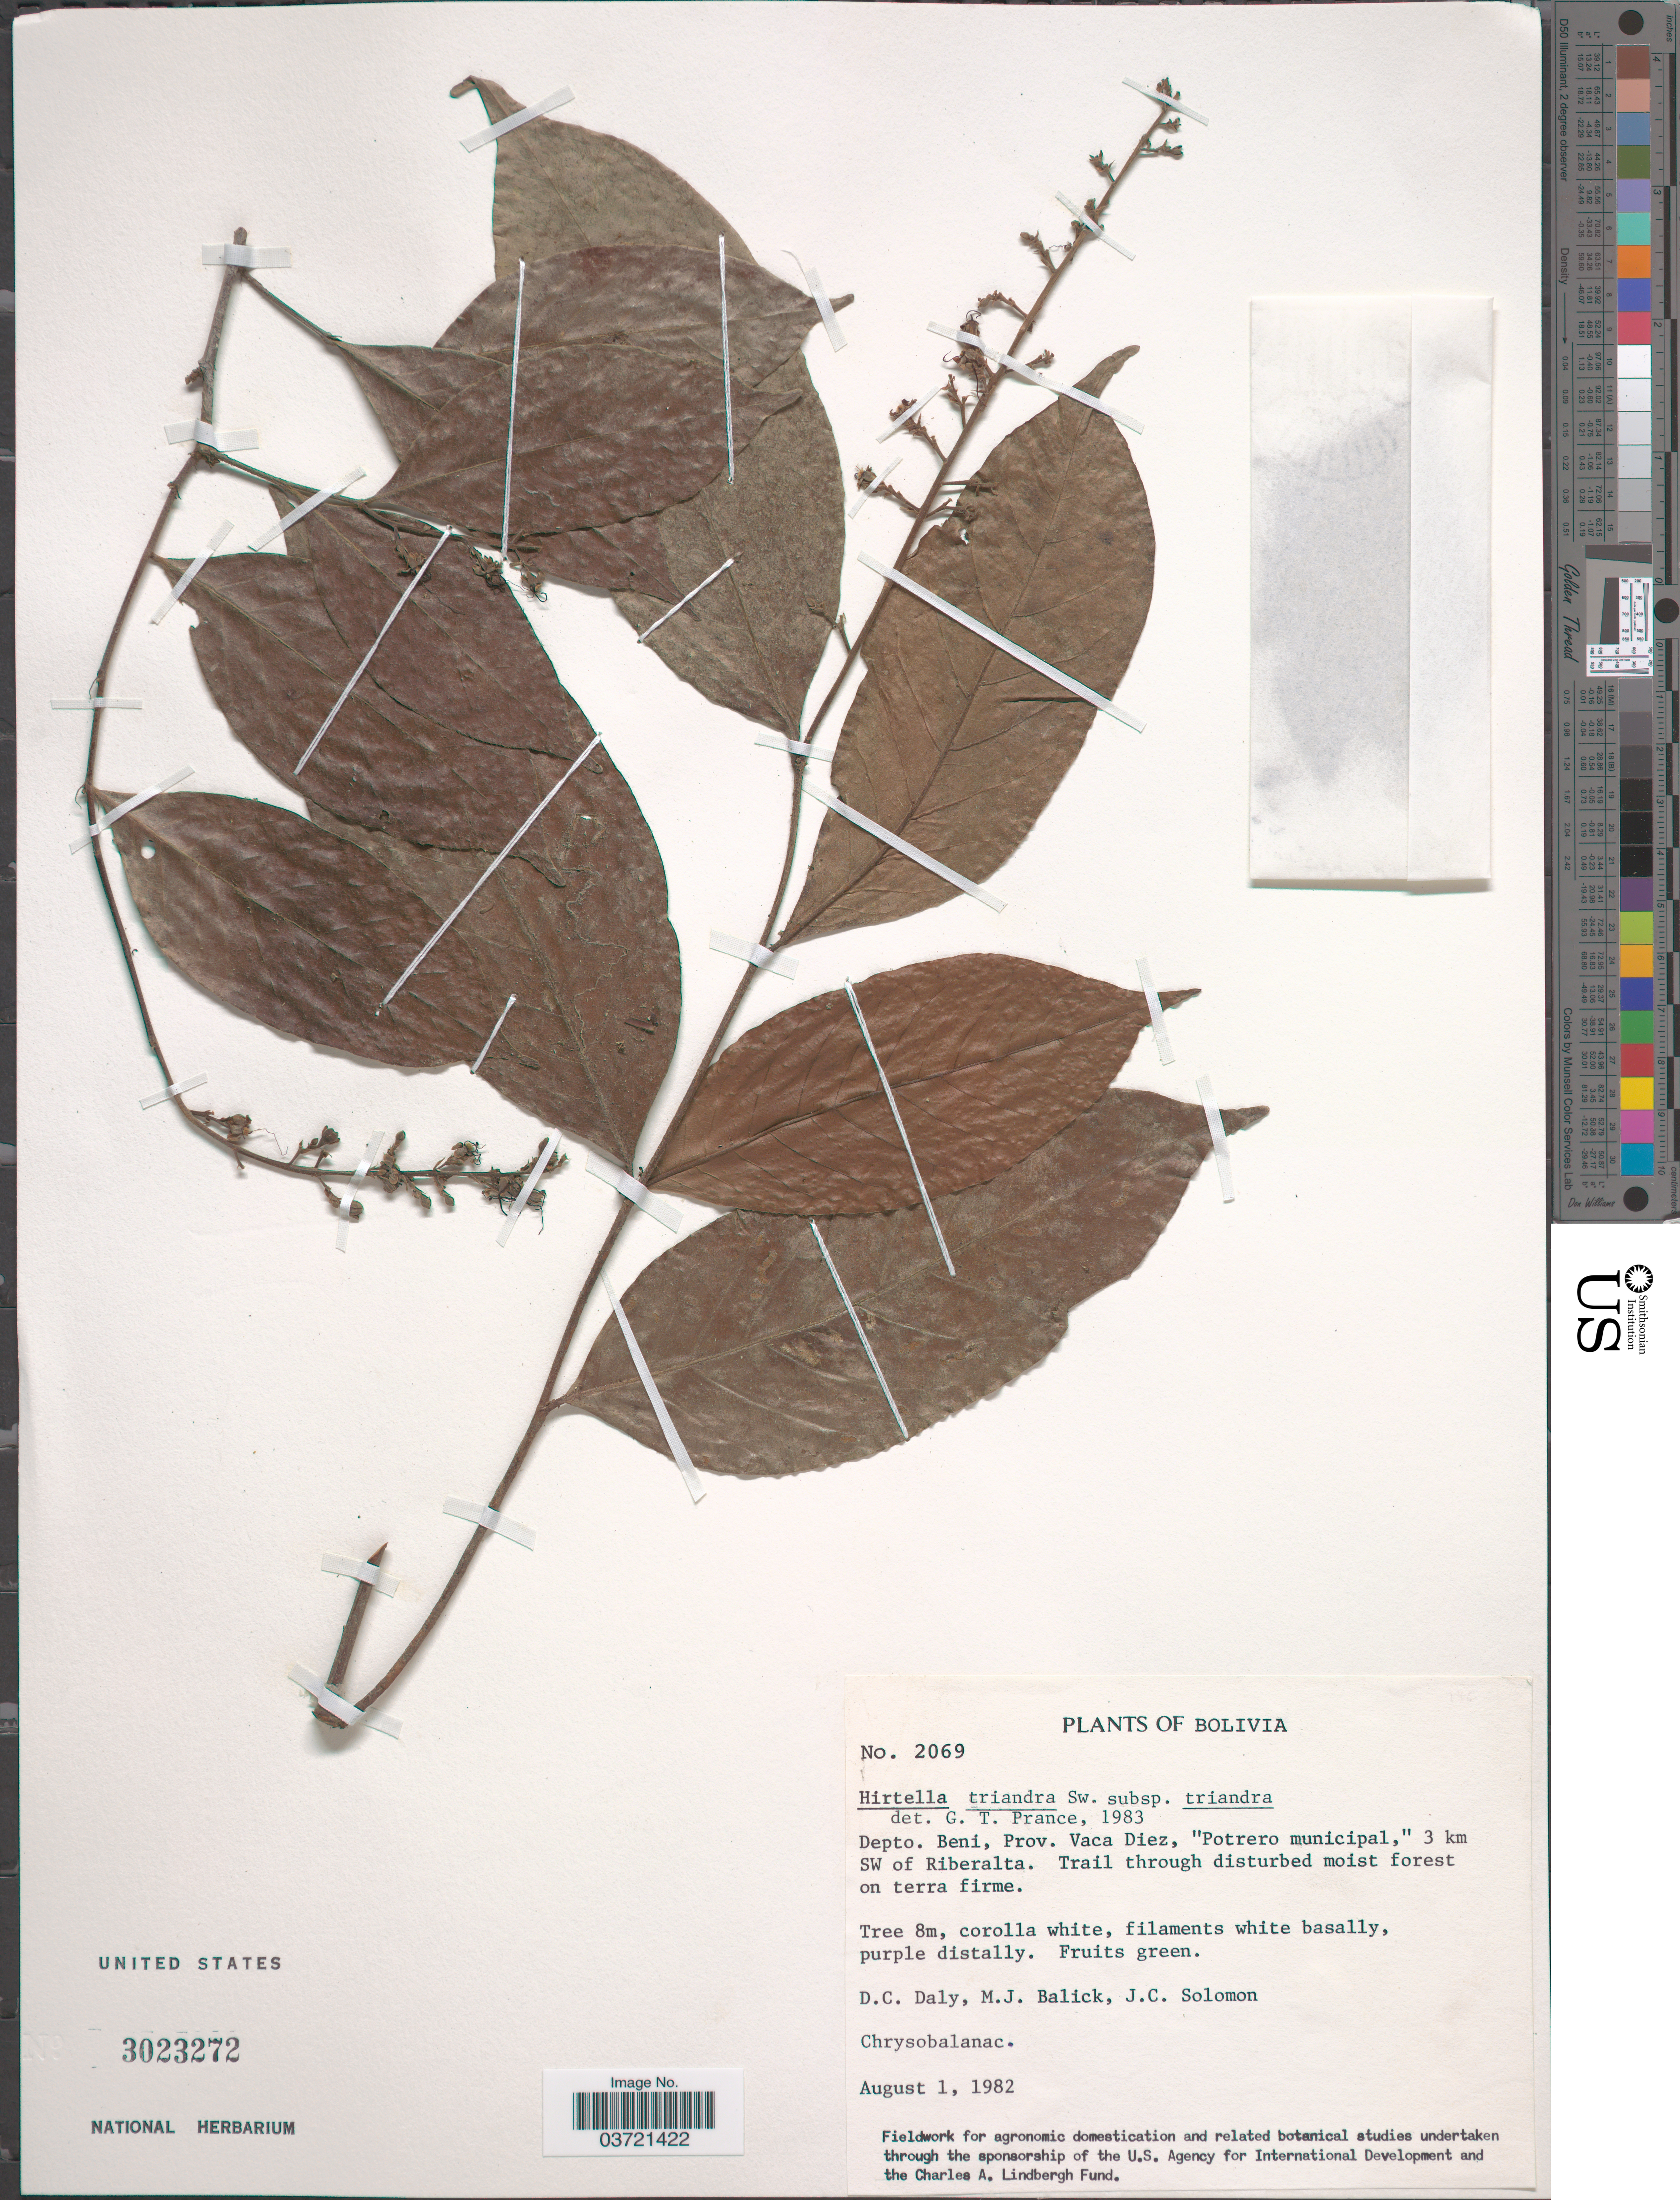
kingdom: Plantae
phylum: Tracheophyta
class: Magnoliopsida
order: Malpighiales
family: Chrysobalanaceae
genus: Hirtella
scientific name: Hirtella triandra subsp. triandra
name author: Sw.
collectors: D. C. Daly, M. J. Balick & J. C. Solomon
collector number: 2069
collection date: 1982-08-01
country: Bolivia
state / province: Beni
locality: Depto. Beni, Prov. Vaca Diez, "Potrero municipal," 3 km SW of Riberalta.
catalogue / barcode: US 3023272